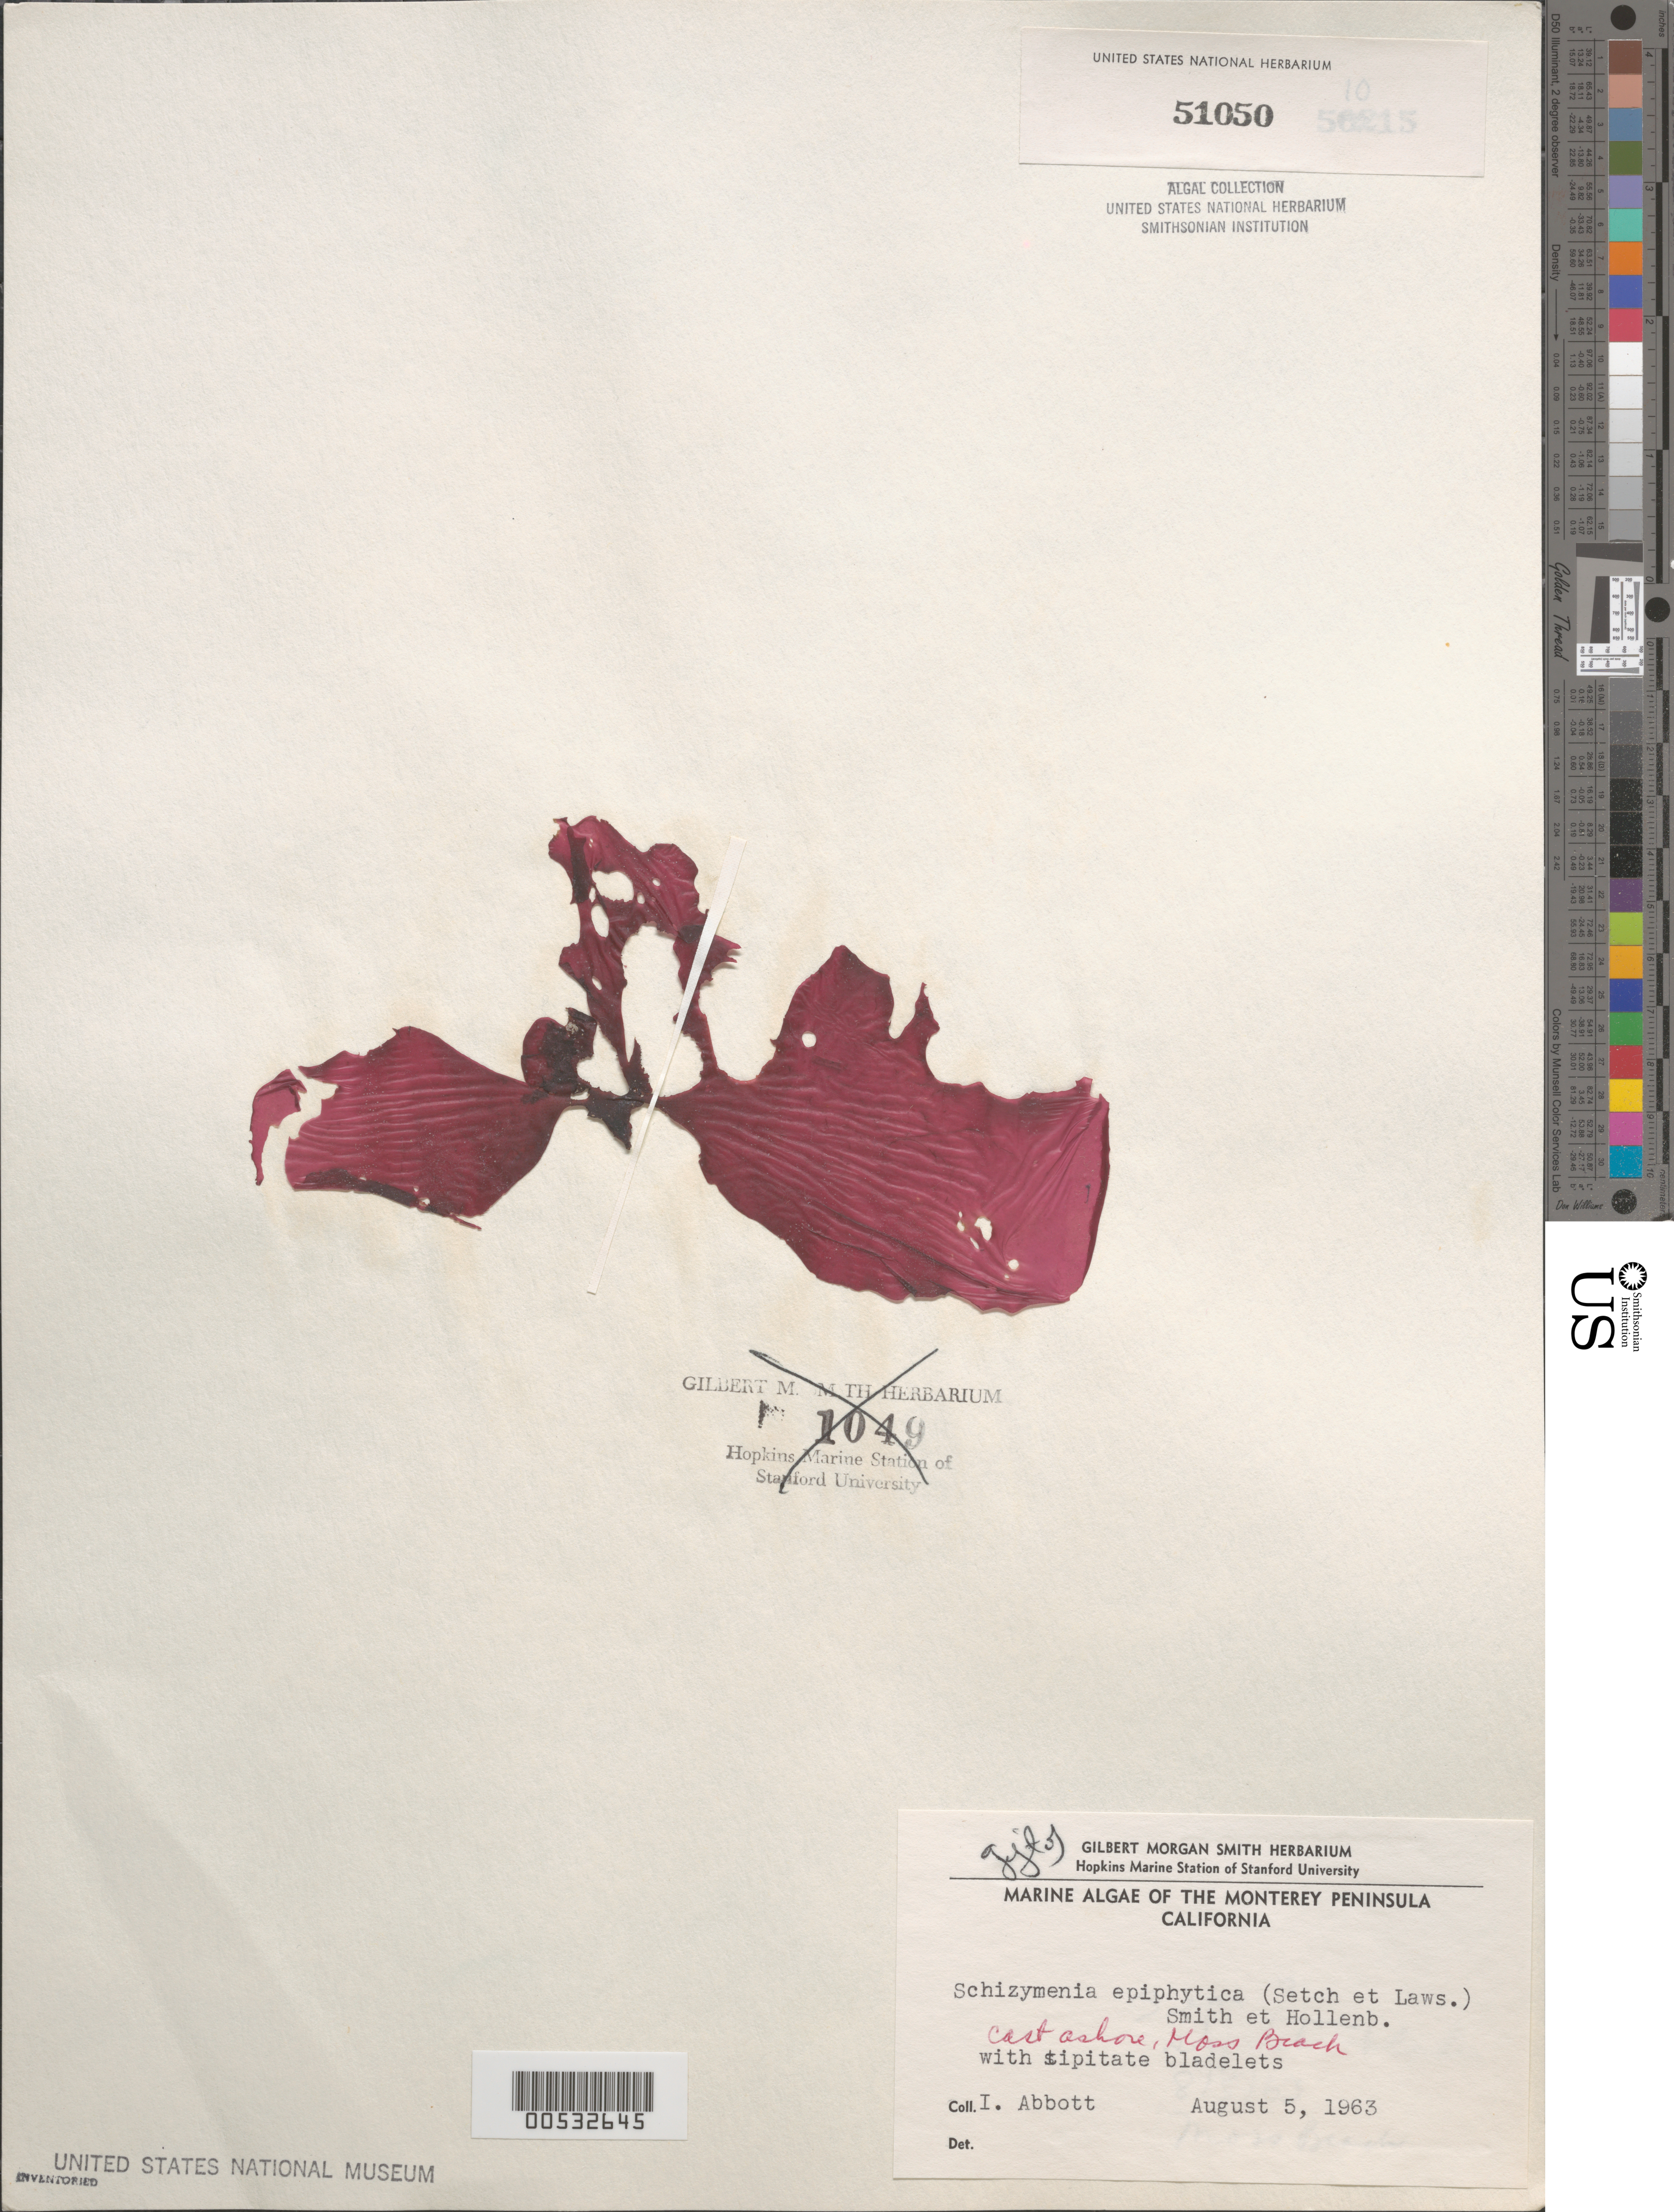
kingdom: Plantae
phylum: Rhodophyta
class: Florideophyceae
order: Gigartinales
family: Furcellariaceae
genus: Peyssonneliopsis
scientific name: Peyssonneliopsis epiphytica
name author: Setch. & G.W. Lawson in Setch.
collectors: I. A. Abbott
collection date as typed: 05 Aug 1963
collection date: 1963-08-05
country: United States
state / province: California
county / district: Monterey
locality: Moss Beach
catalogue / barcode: US 51050